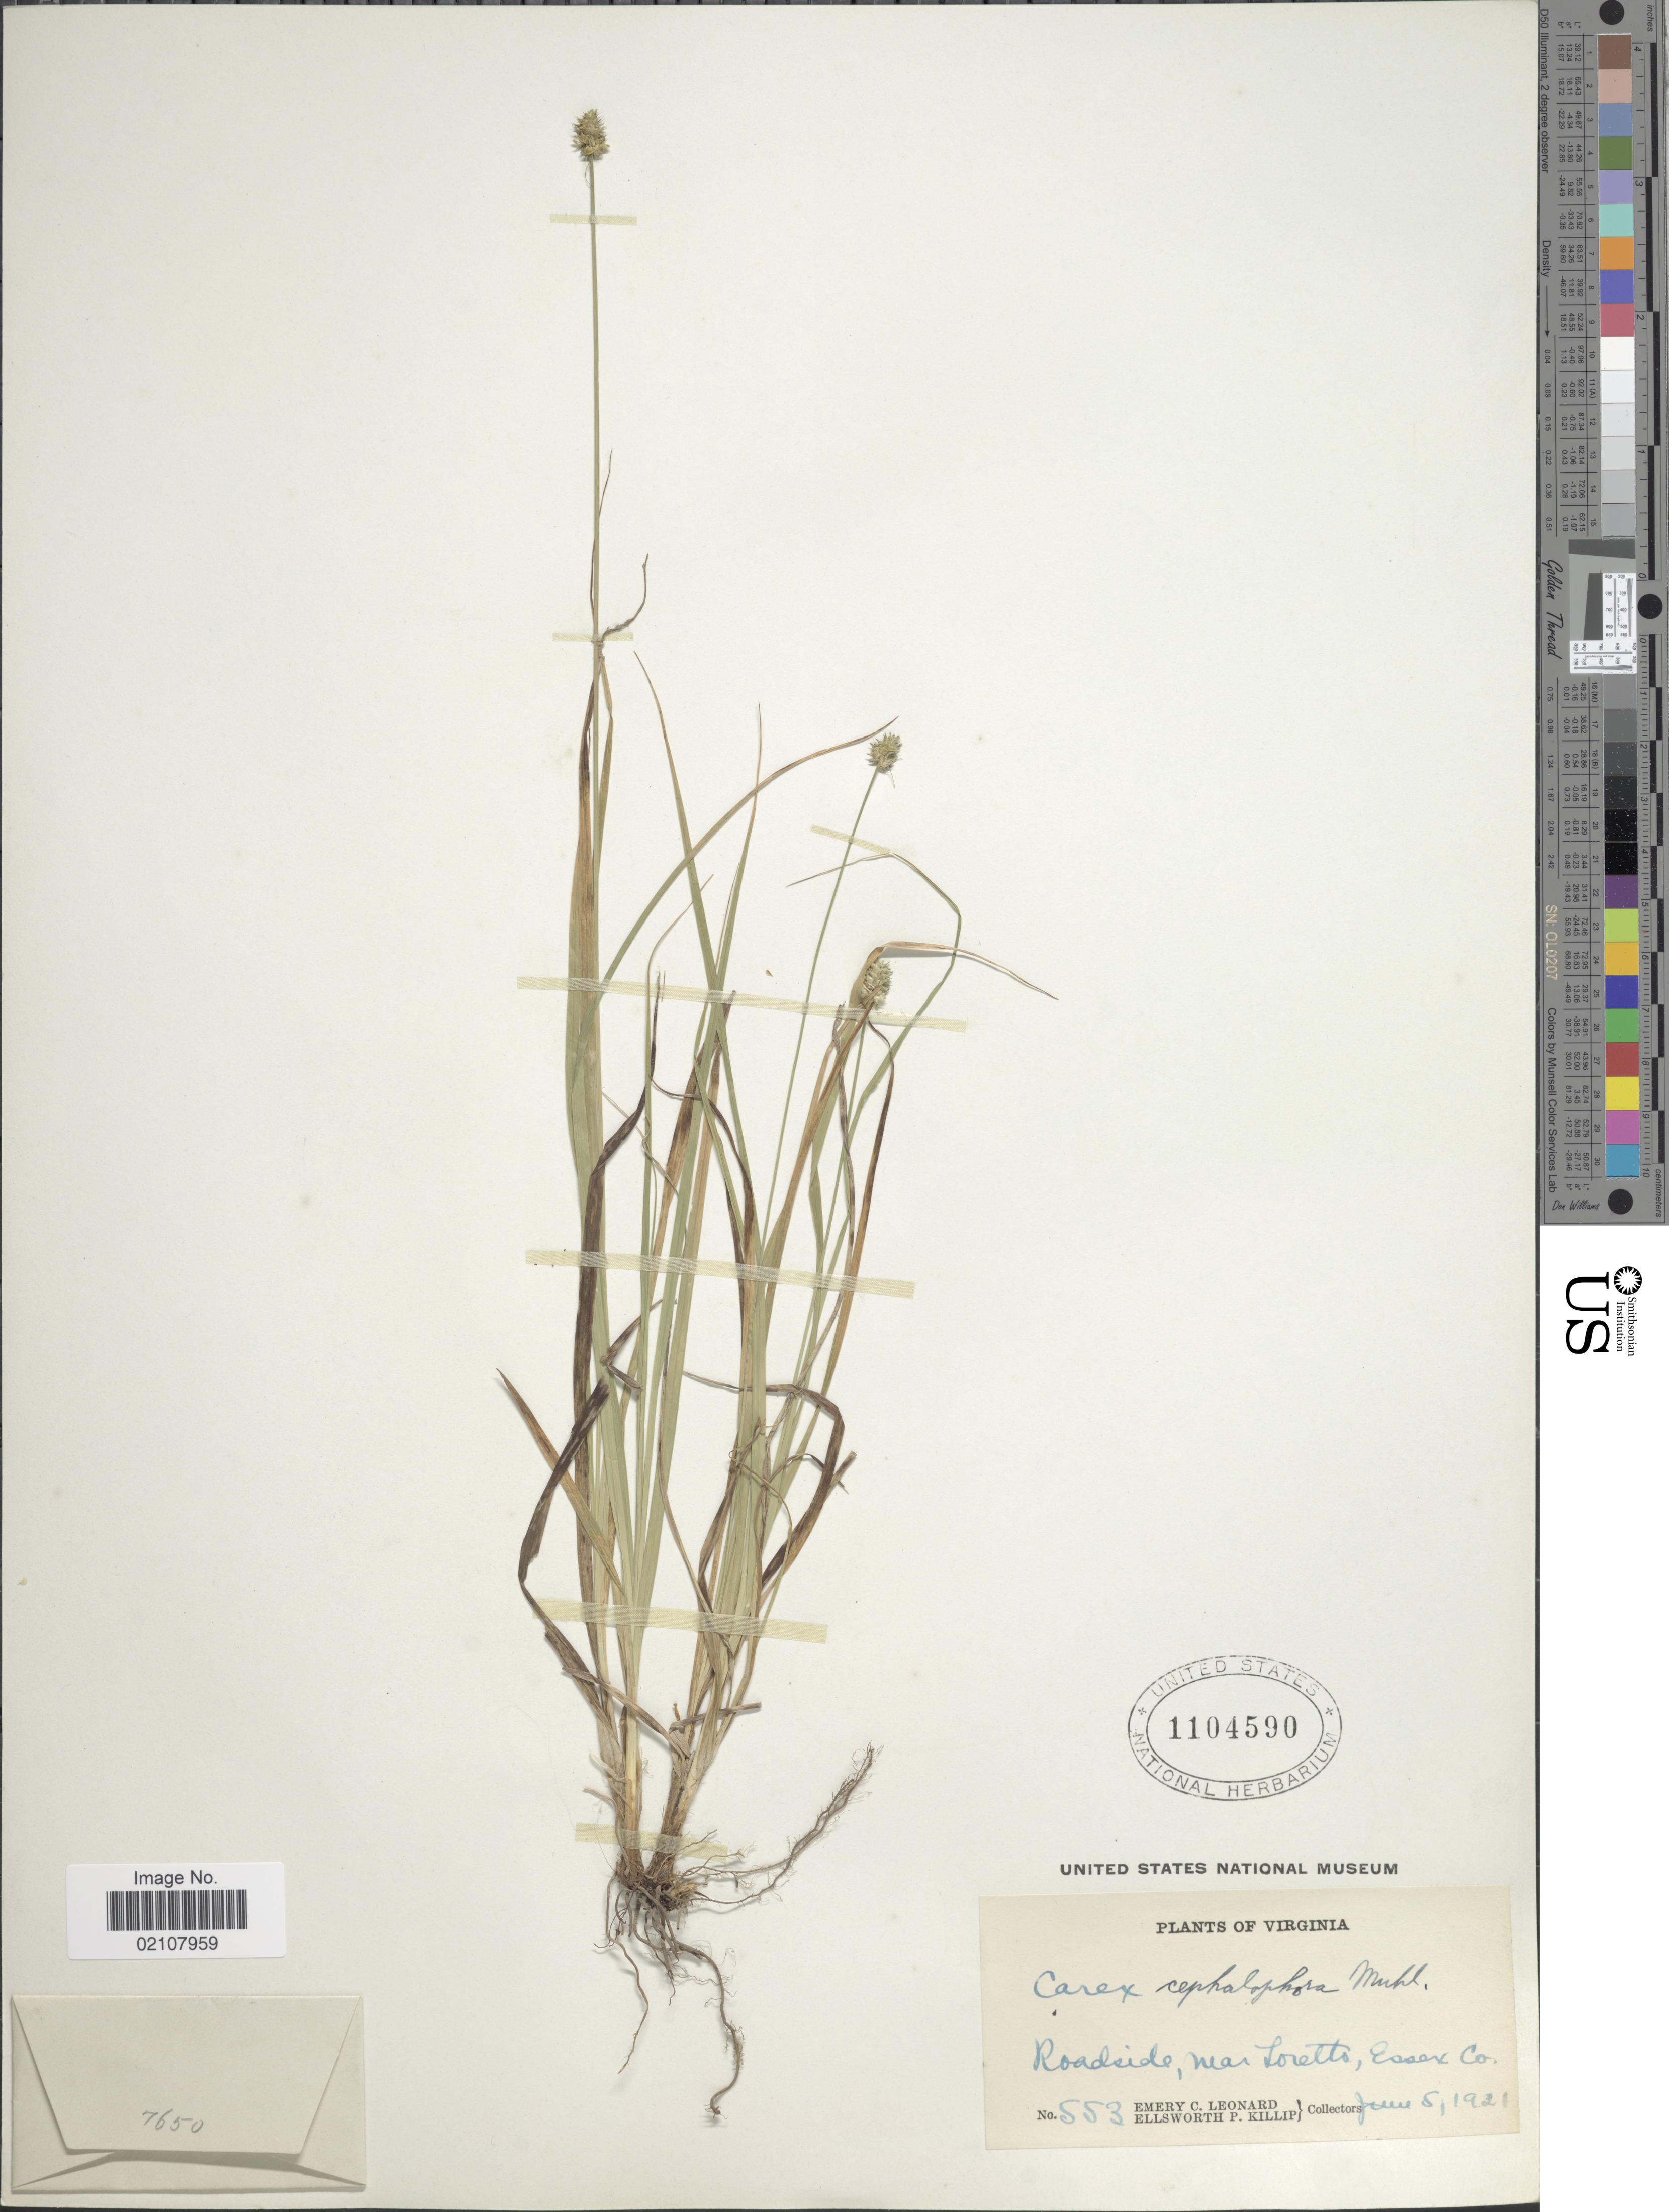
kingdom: Plantae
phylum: Tracheophyta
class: Liliopsida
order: Poales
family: Cyperaceae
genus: Carex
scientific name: Carex cephalophora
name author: Muhl. ex Willd.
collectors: E. C. Leonard & E. P. Killip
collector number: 553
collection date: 1921-06-05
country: United States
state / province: Virginia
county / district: Essex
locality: Roadside, near Loretts.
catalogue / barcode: US 1104590